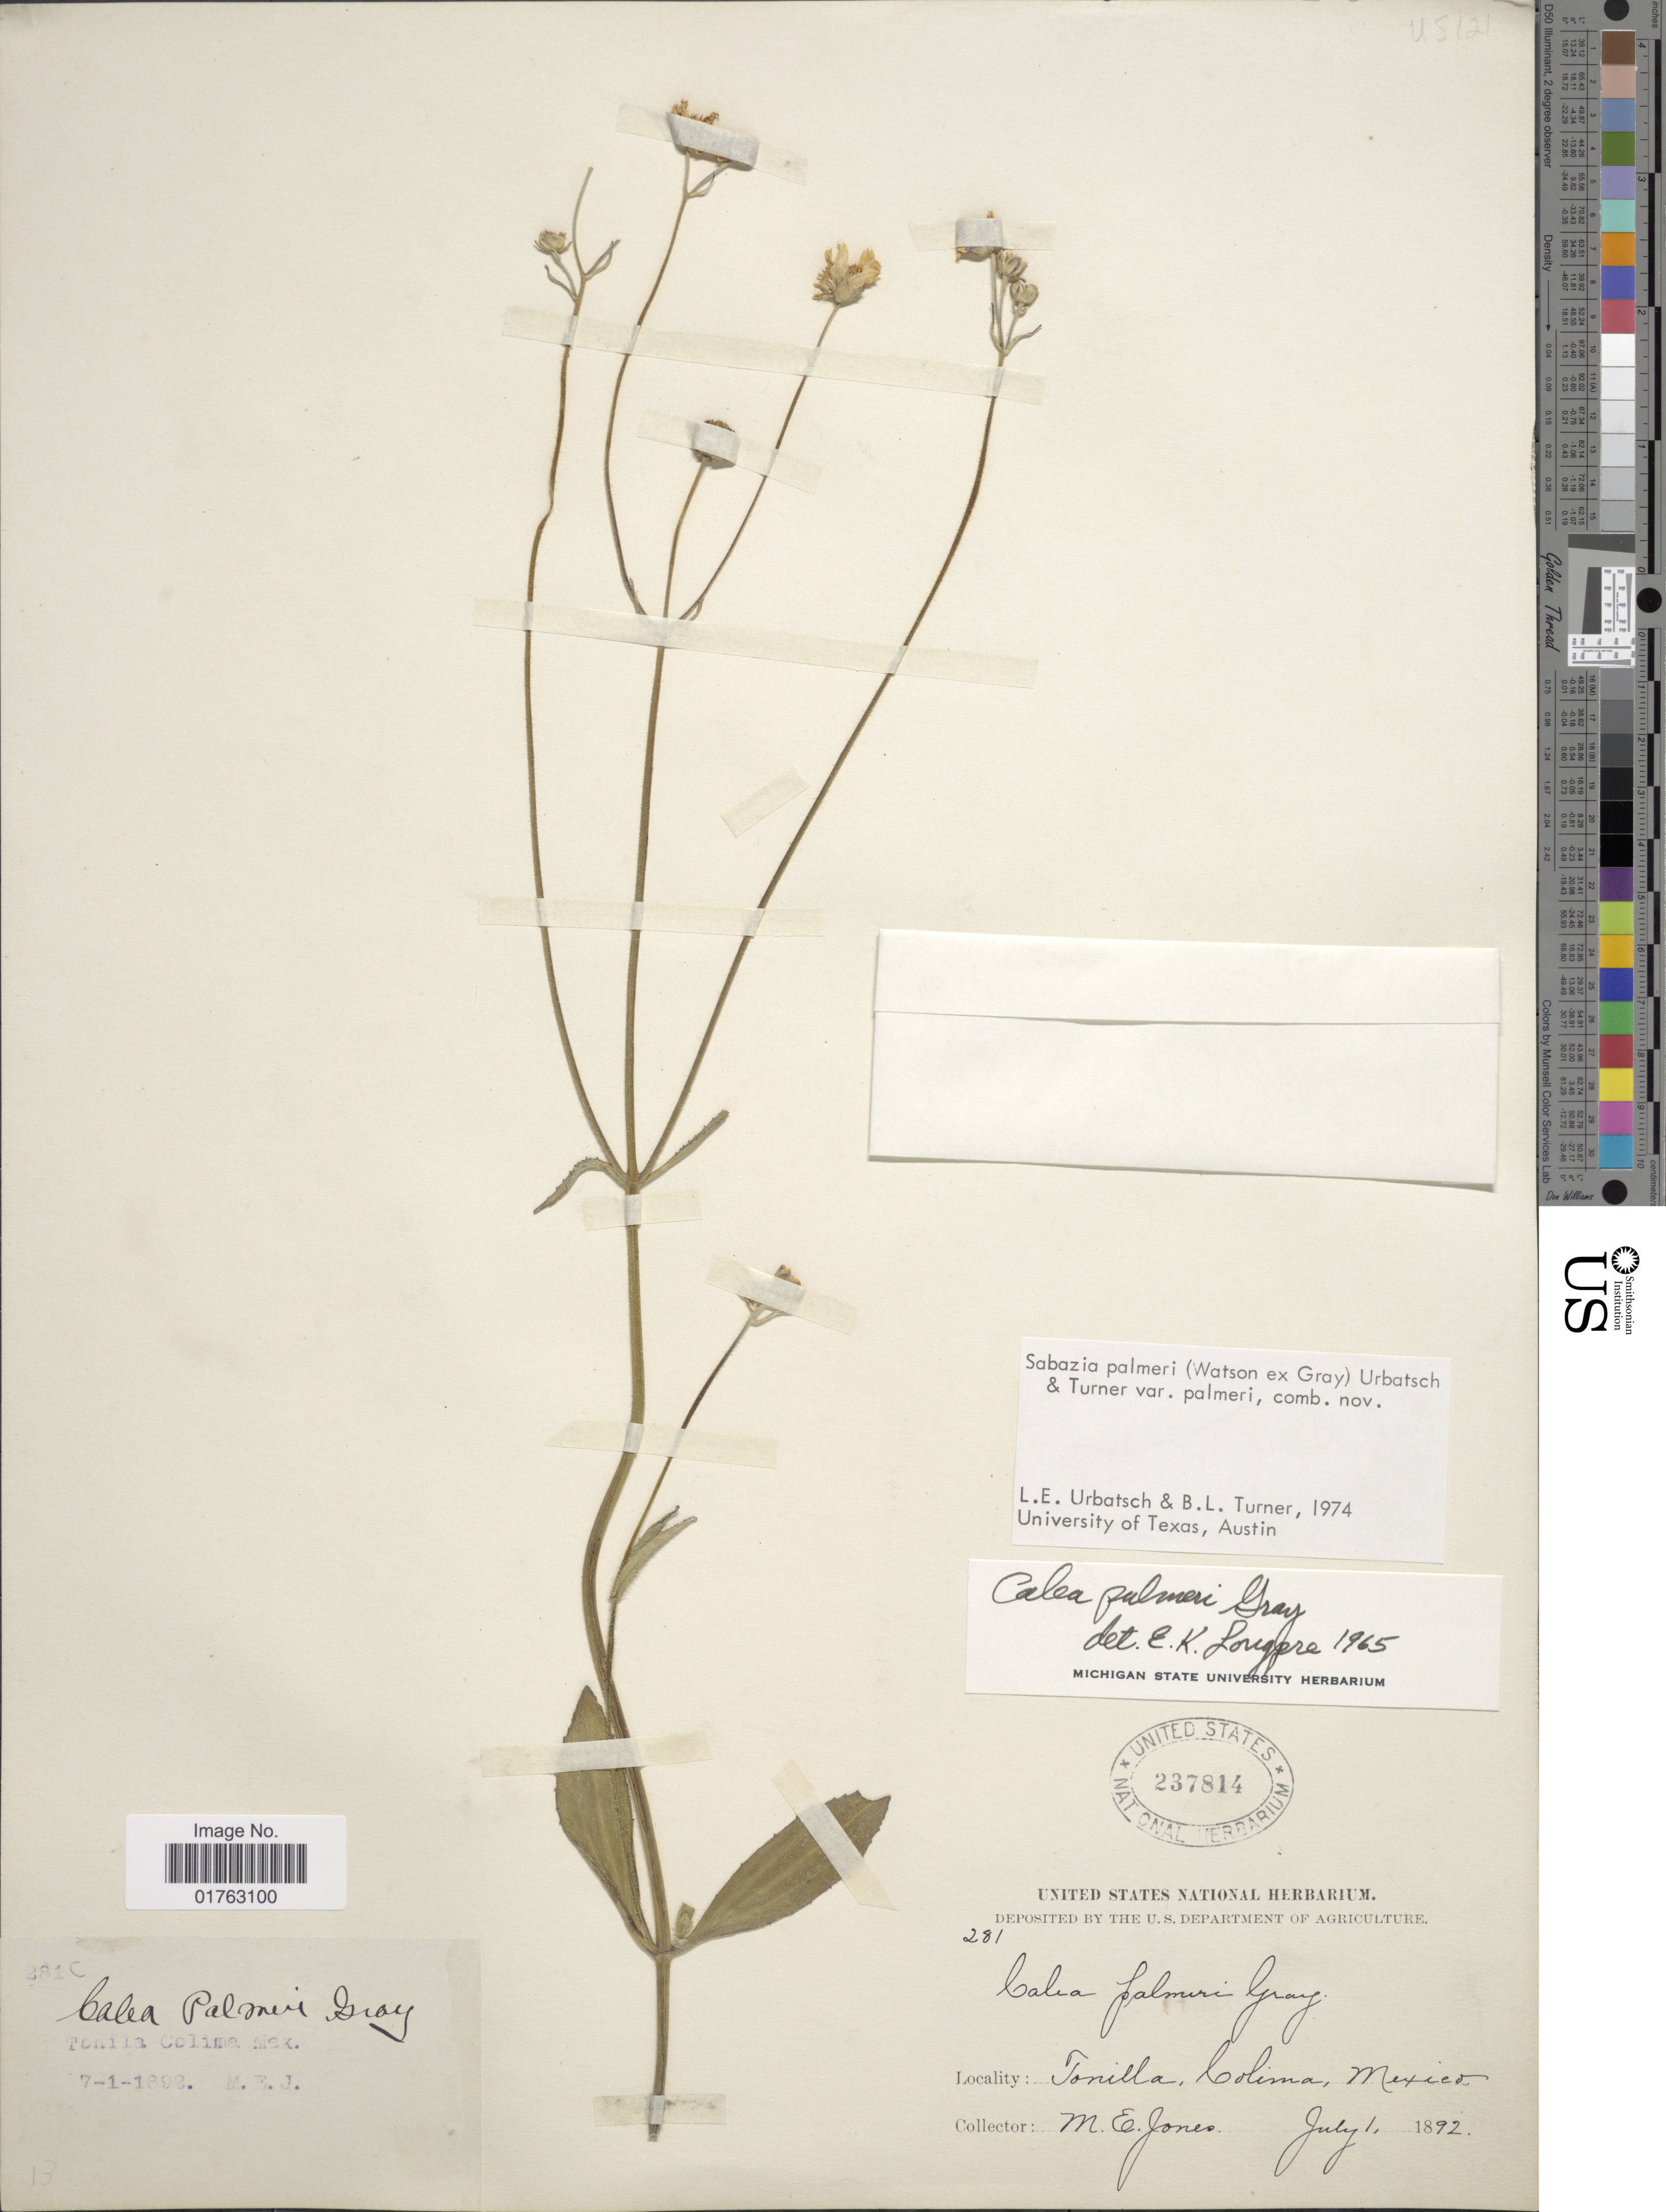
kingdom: Plantae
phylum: Tracheophyta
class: Magnoliopsida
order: Asterales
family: Asteraceae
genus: Sabazia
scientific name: Sabazia palmeri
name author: (S. Watson ex A. Gray) & B.L. Turner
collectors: M. E. Jones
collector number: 281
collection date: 1892-07-01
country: Mexico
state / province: Colima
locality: Tonila, Colima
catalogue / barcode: US 237814